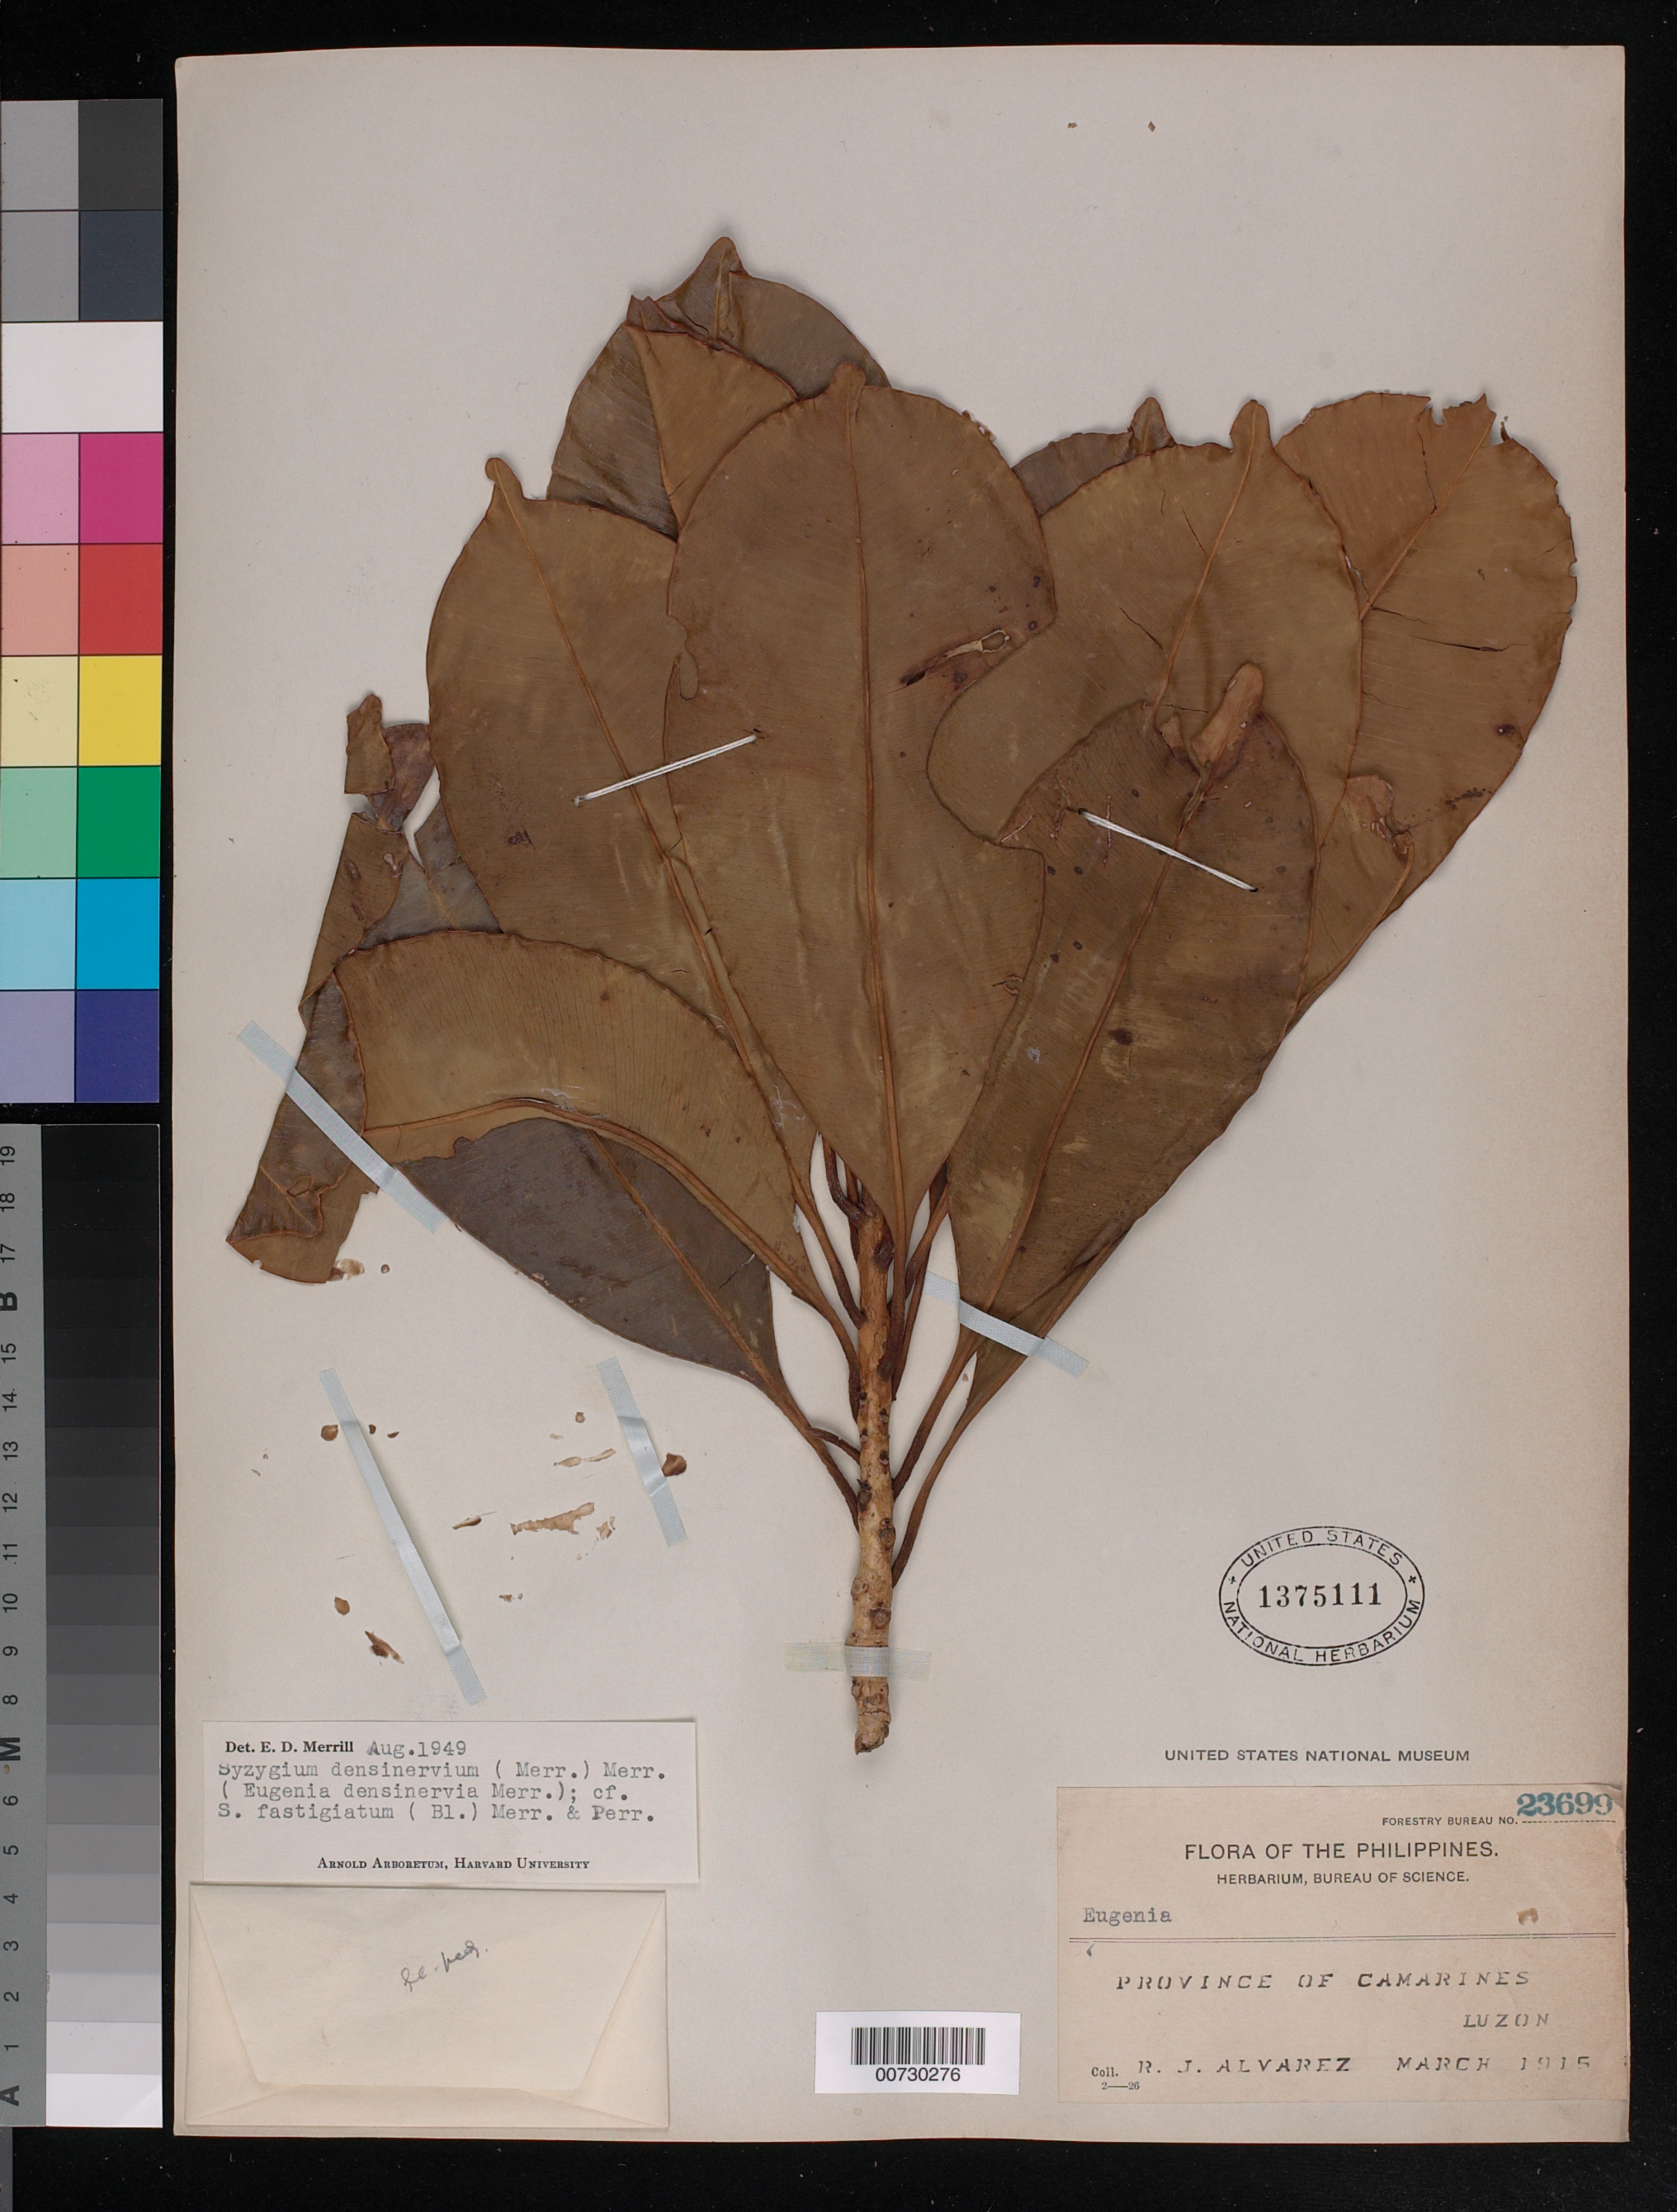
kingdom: Plantae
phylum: Tracheophyta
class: Magnoliopsida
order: Myrtales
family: Myrtaceae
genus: Syzygium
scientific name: Syzygium densinervium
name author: (Merr.) Merr.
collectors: R. Alvarez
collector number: For. Bur. 23699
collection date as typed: Mar 1915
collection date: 1915-03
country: Philippines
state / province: Bicol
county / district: Camarines Norte / Camarines Sur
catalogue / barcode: US 1375111